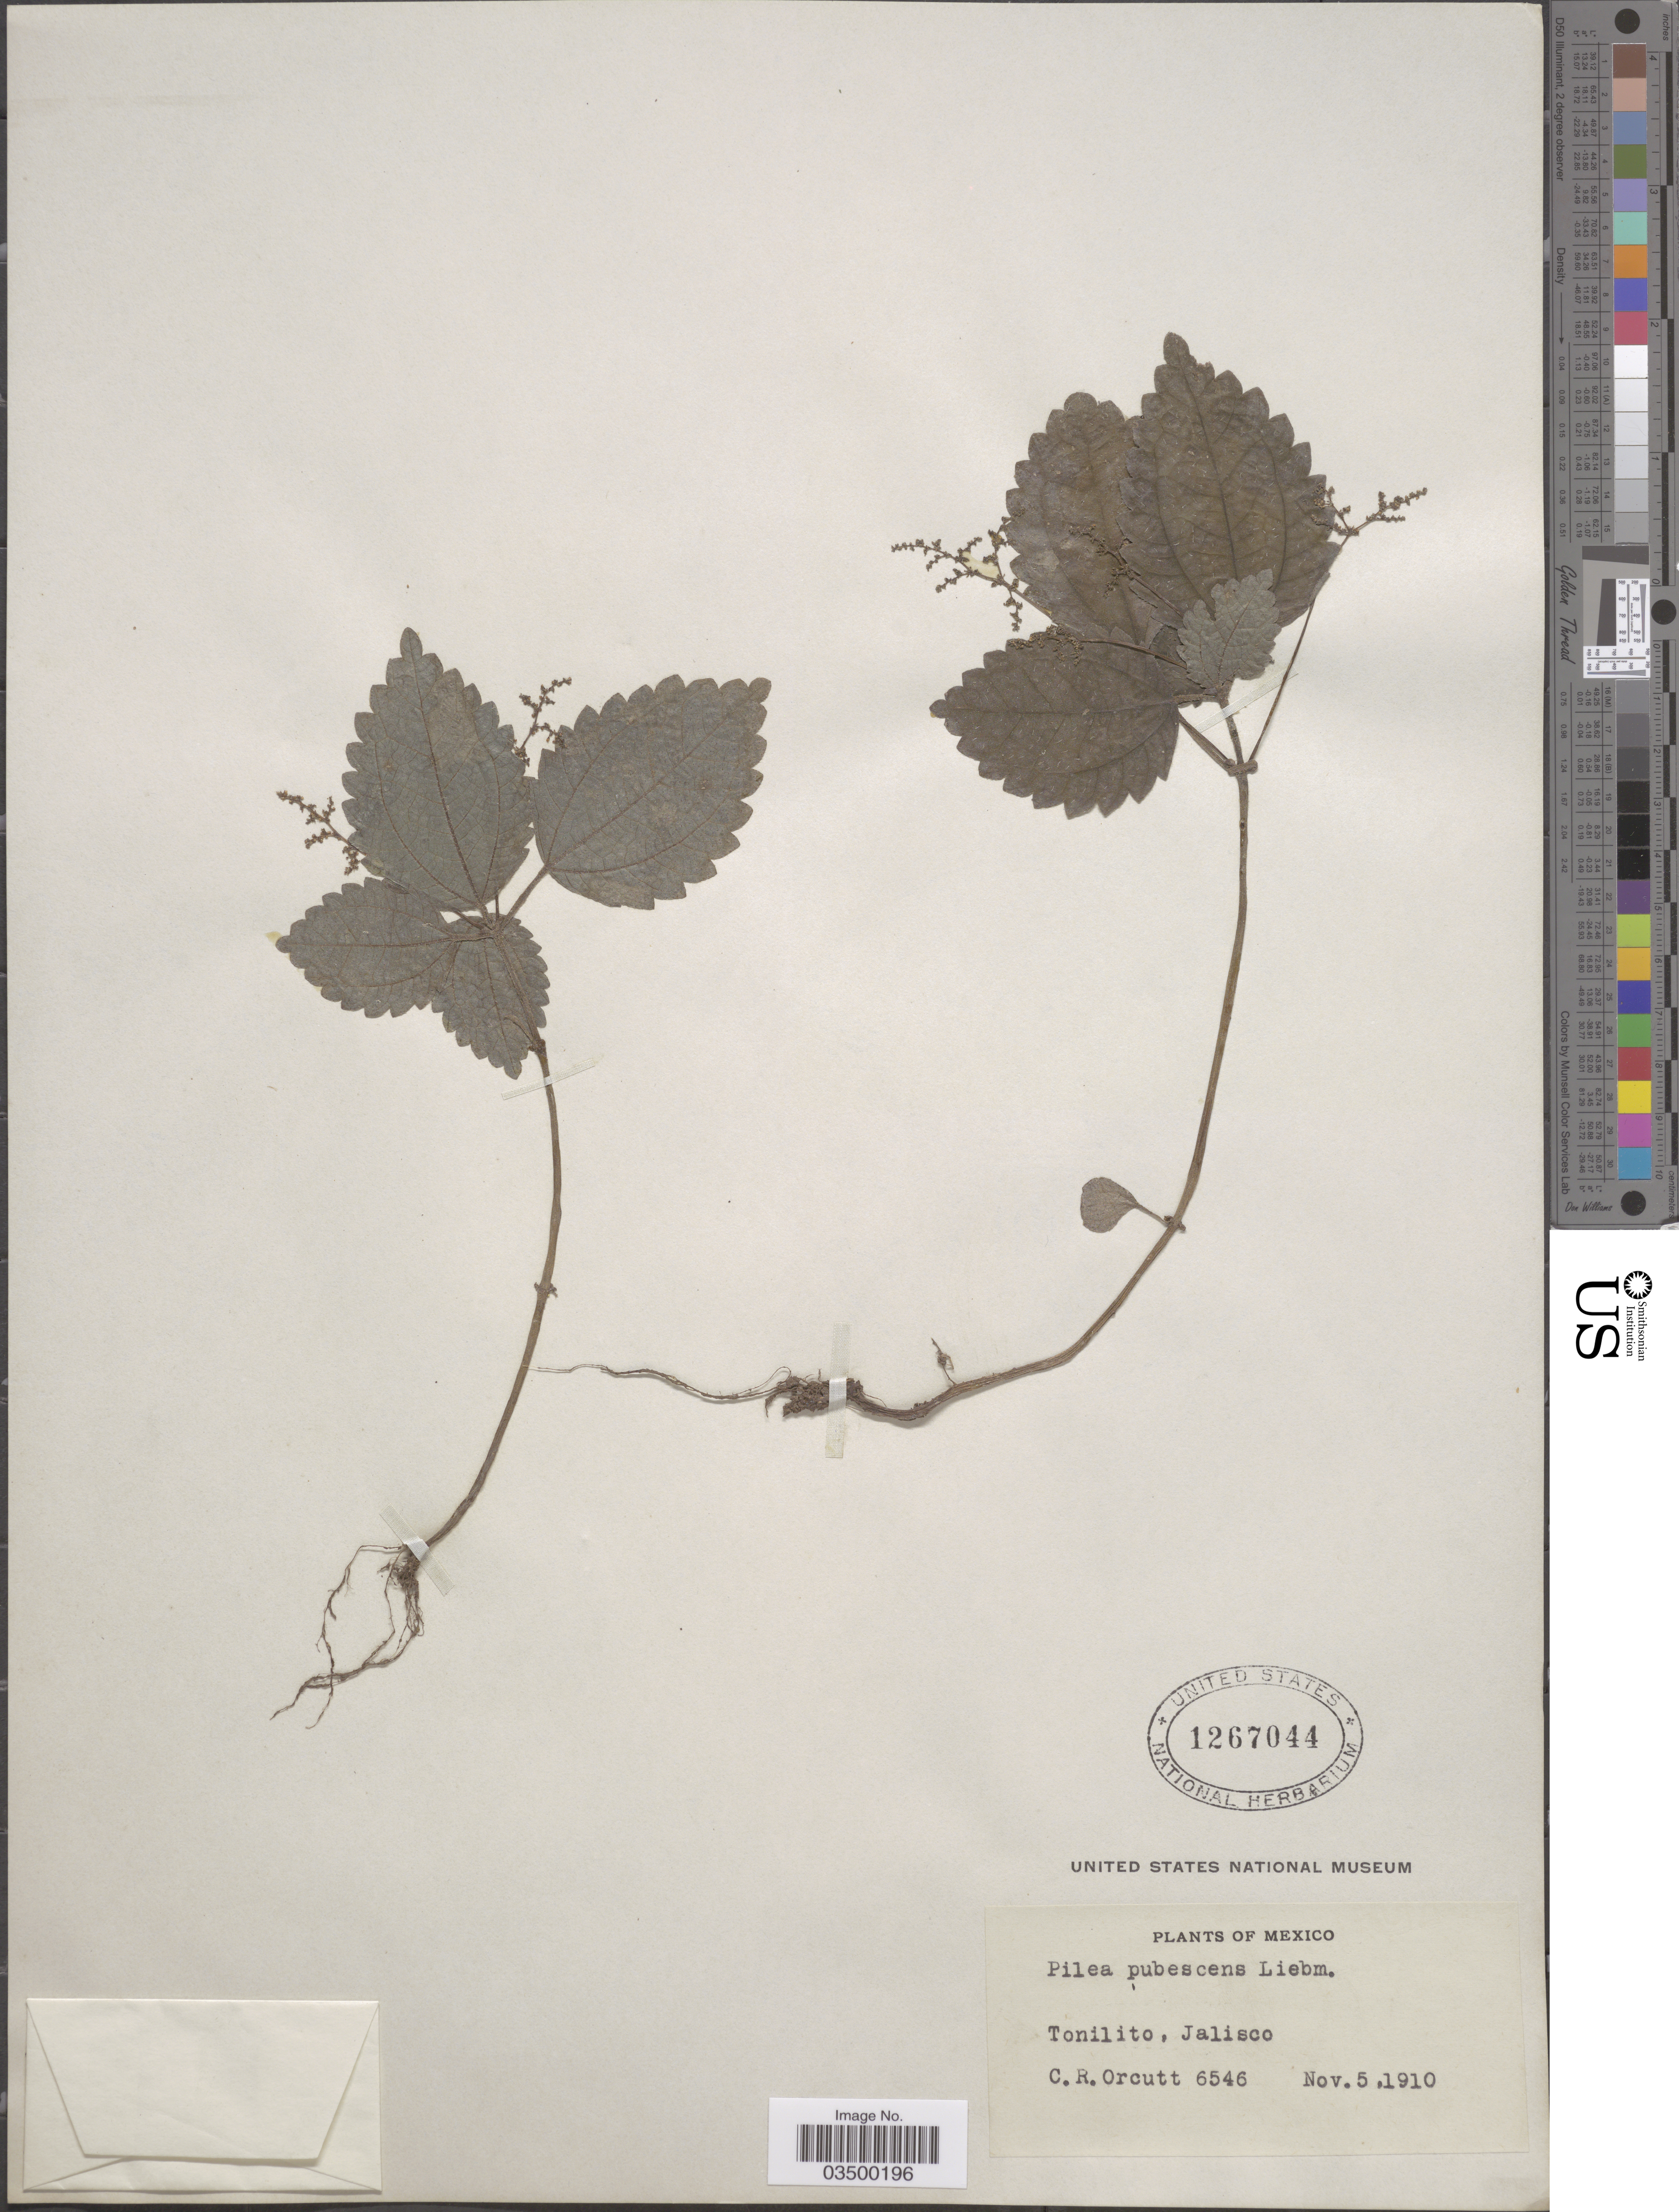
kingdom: Plantae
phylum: Tracheophyta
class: Magnoliopsida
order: Rosales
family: Urticaceae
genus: Pilea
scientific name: Pilea pubescens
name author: Liebm.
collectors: C. R. Orcutt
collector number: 6546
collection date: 1910-11-05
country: Mexico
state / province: Jalisco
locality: Tonilito.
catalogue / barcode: US 1267044